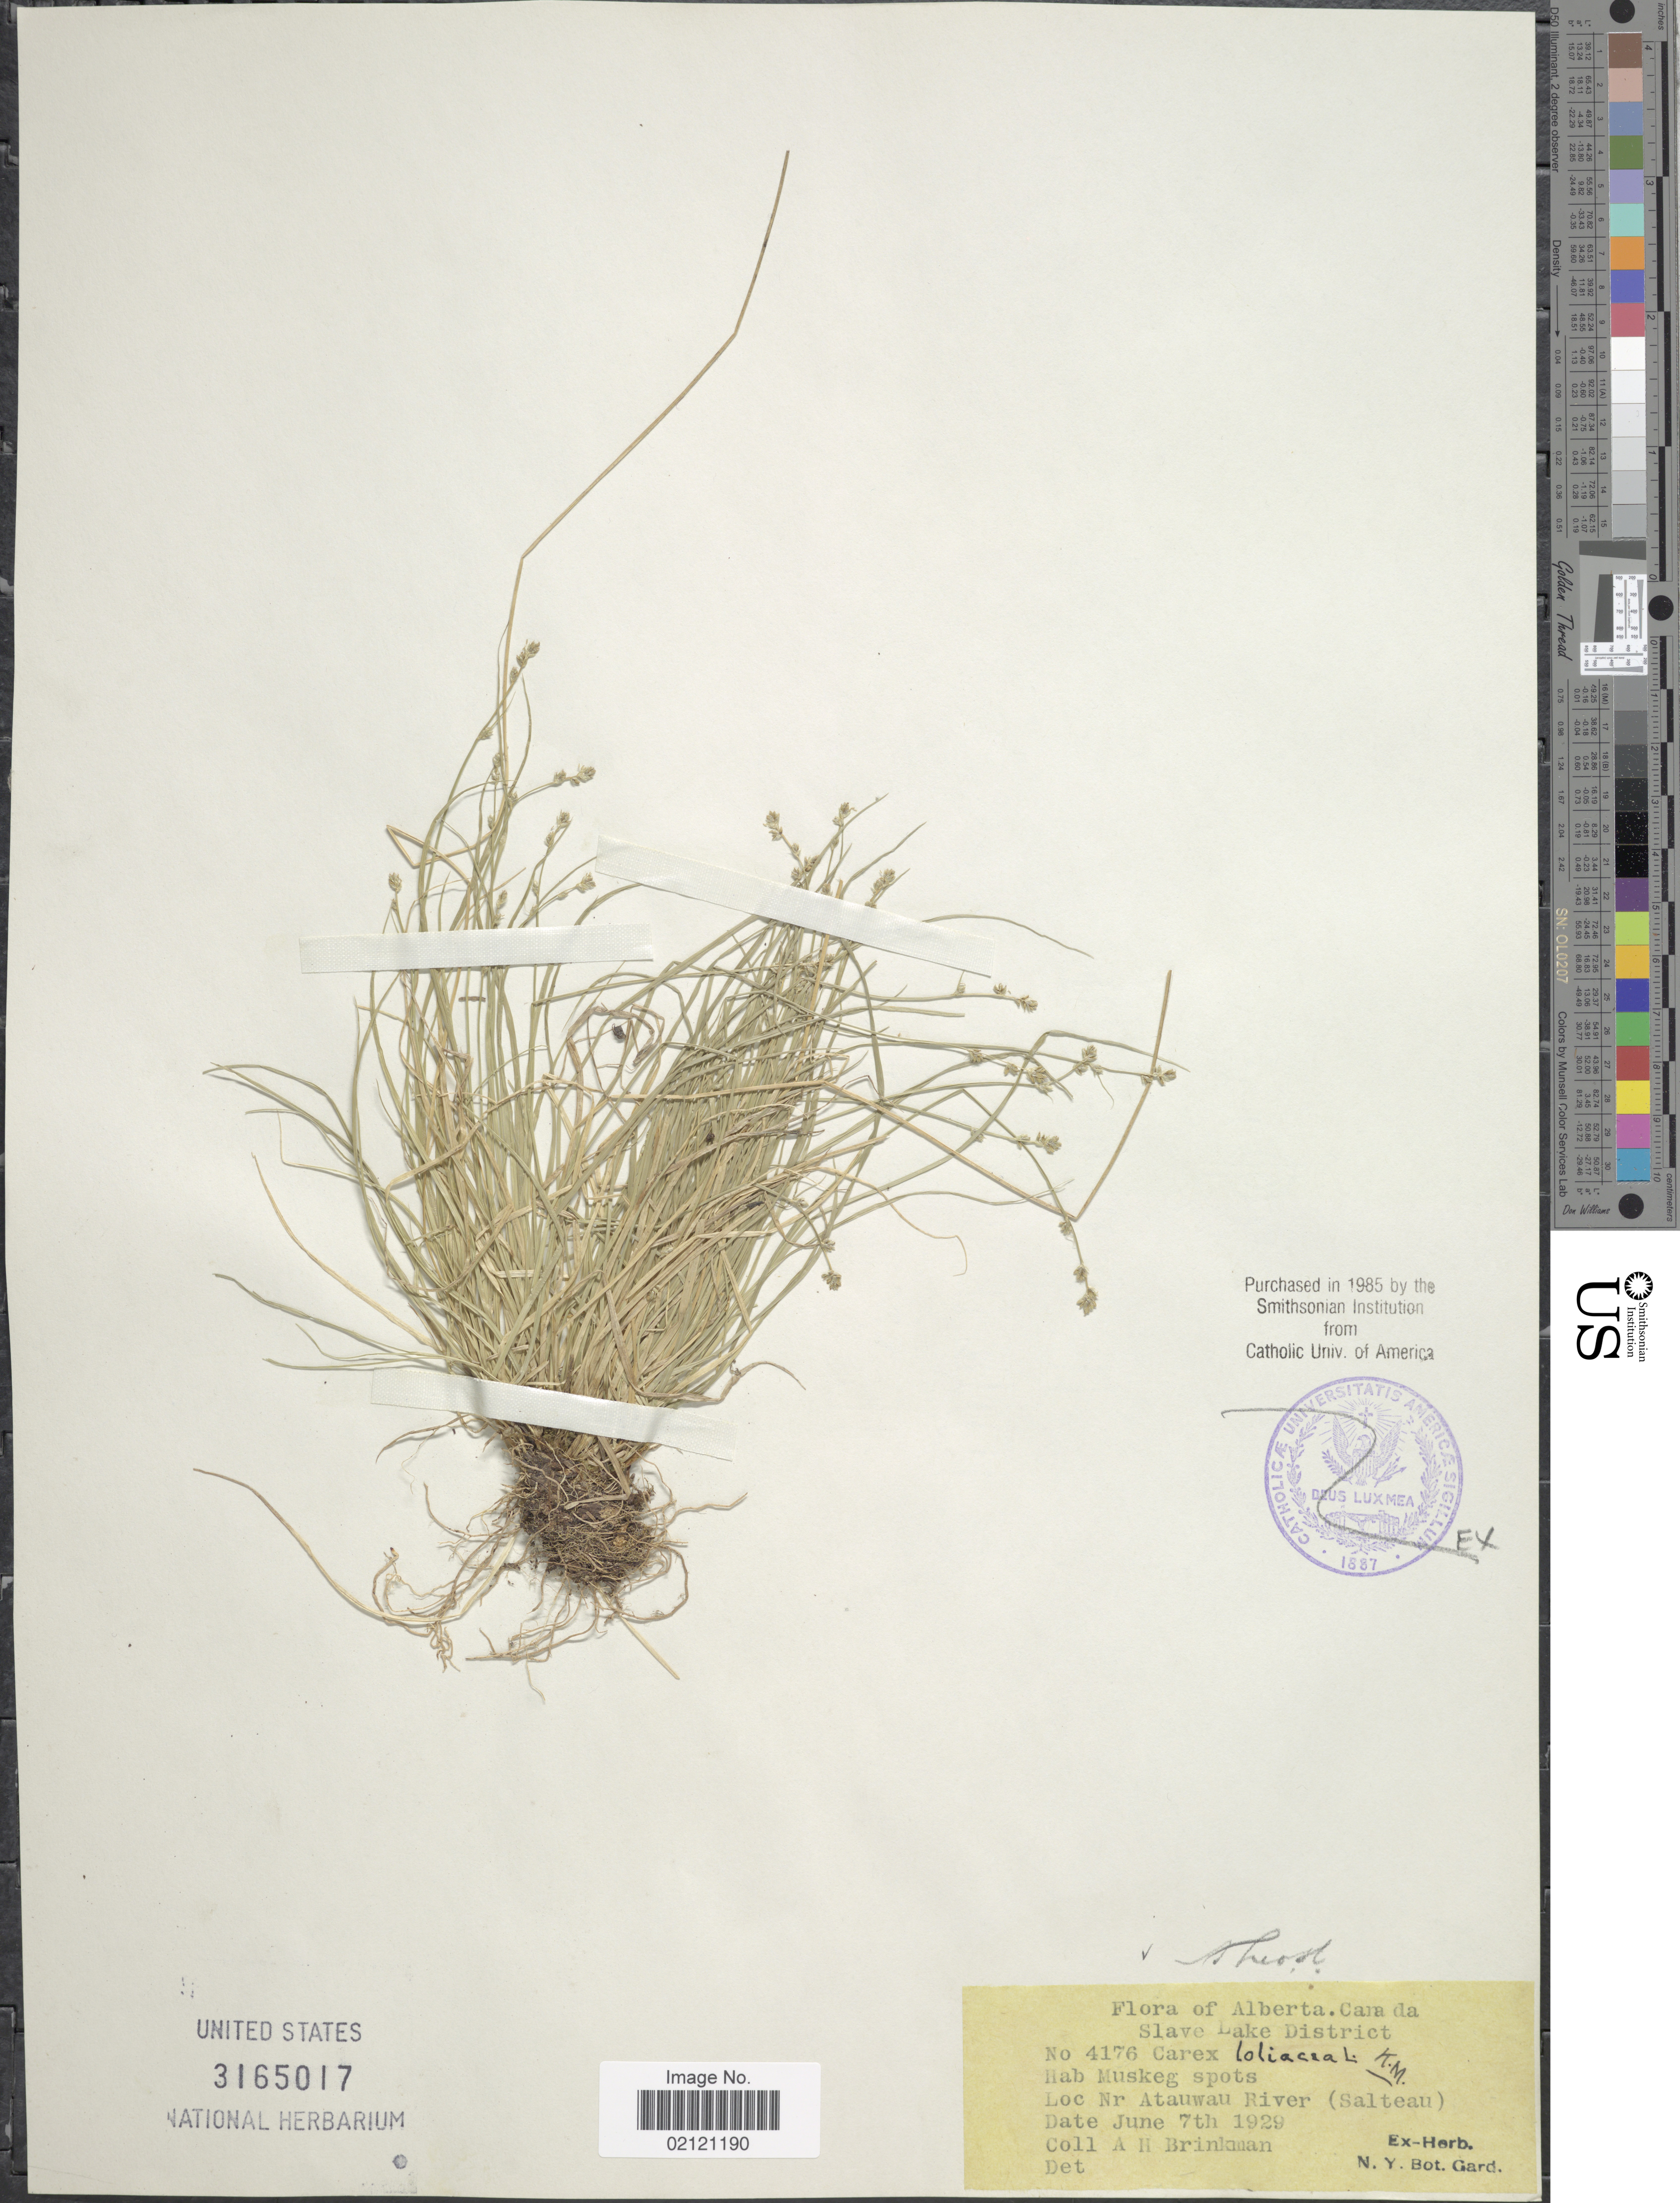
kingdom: Plantae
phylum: Tracheophyta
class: Liliopsida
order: Poales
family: Cyperaceae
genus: Carex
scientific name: Carex loliacea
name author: L.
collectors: A. Brinkman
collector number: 4176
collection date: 1929-06-07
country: Canada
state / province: Alberta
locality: Slave Lake District, Nr Atauwau River (Salteau)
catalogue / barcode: US 3165017